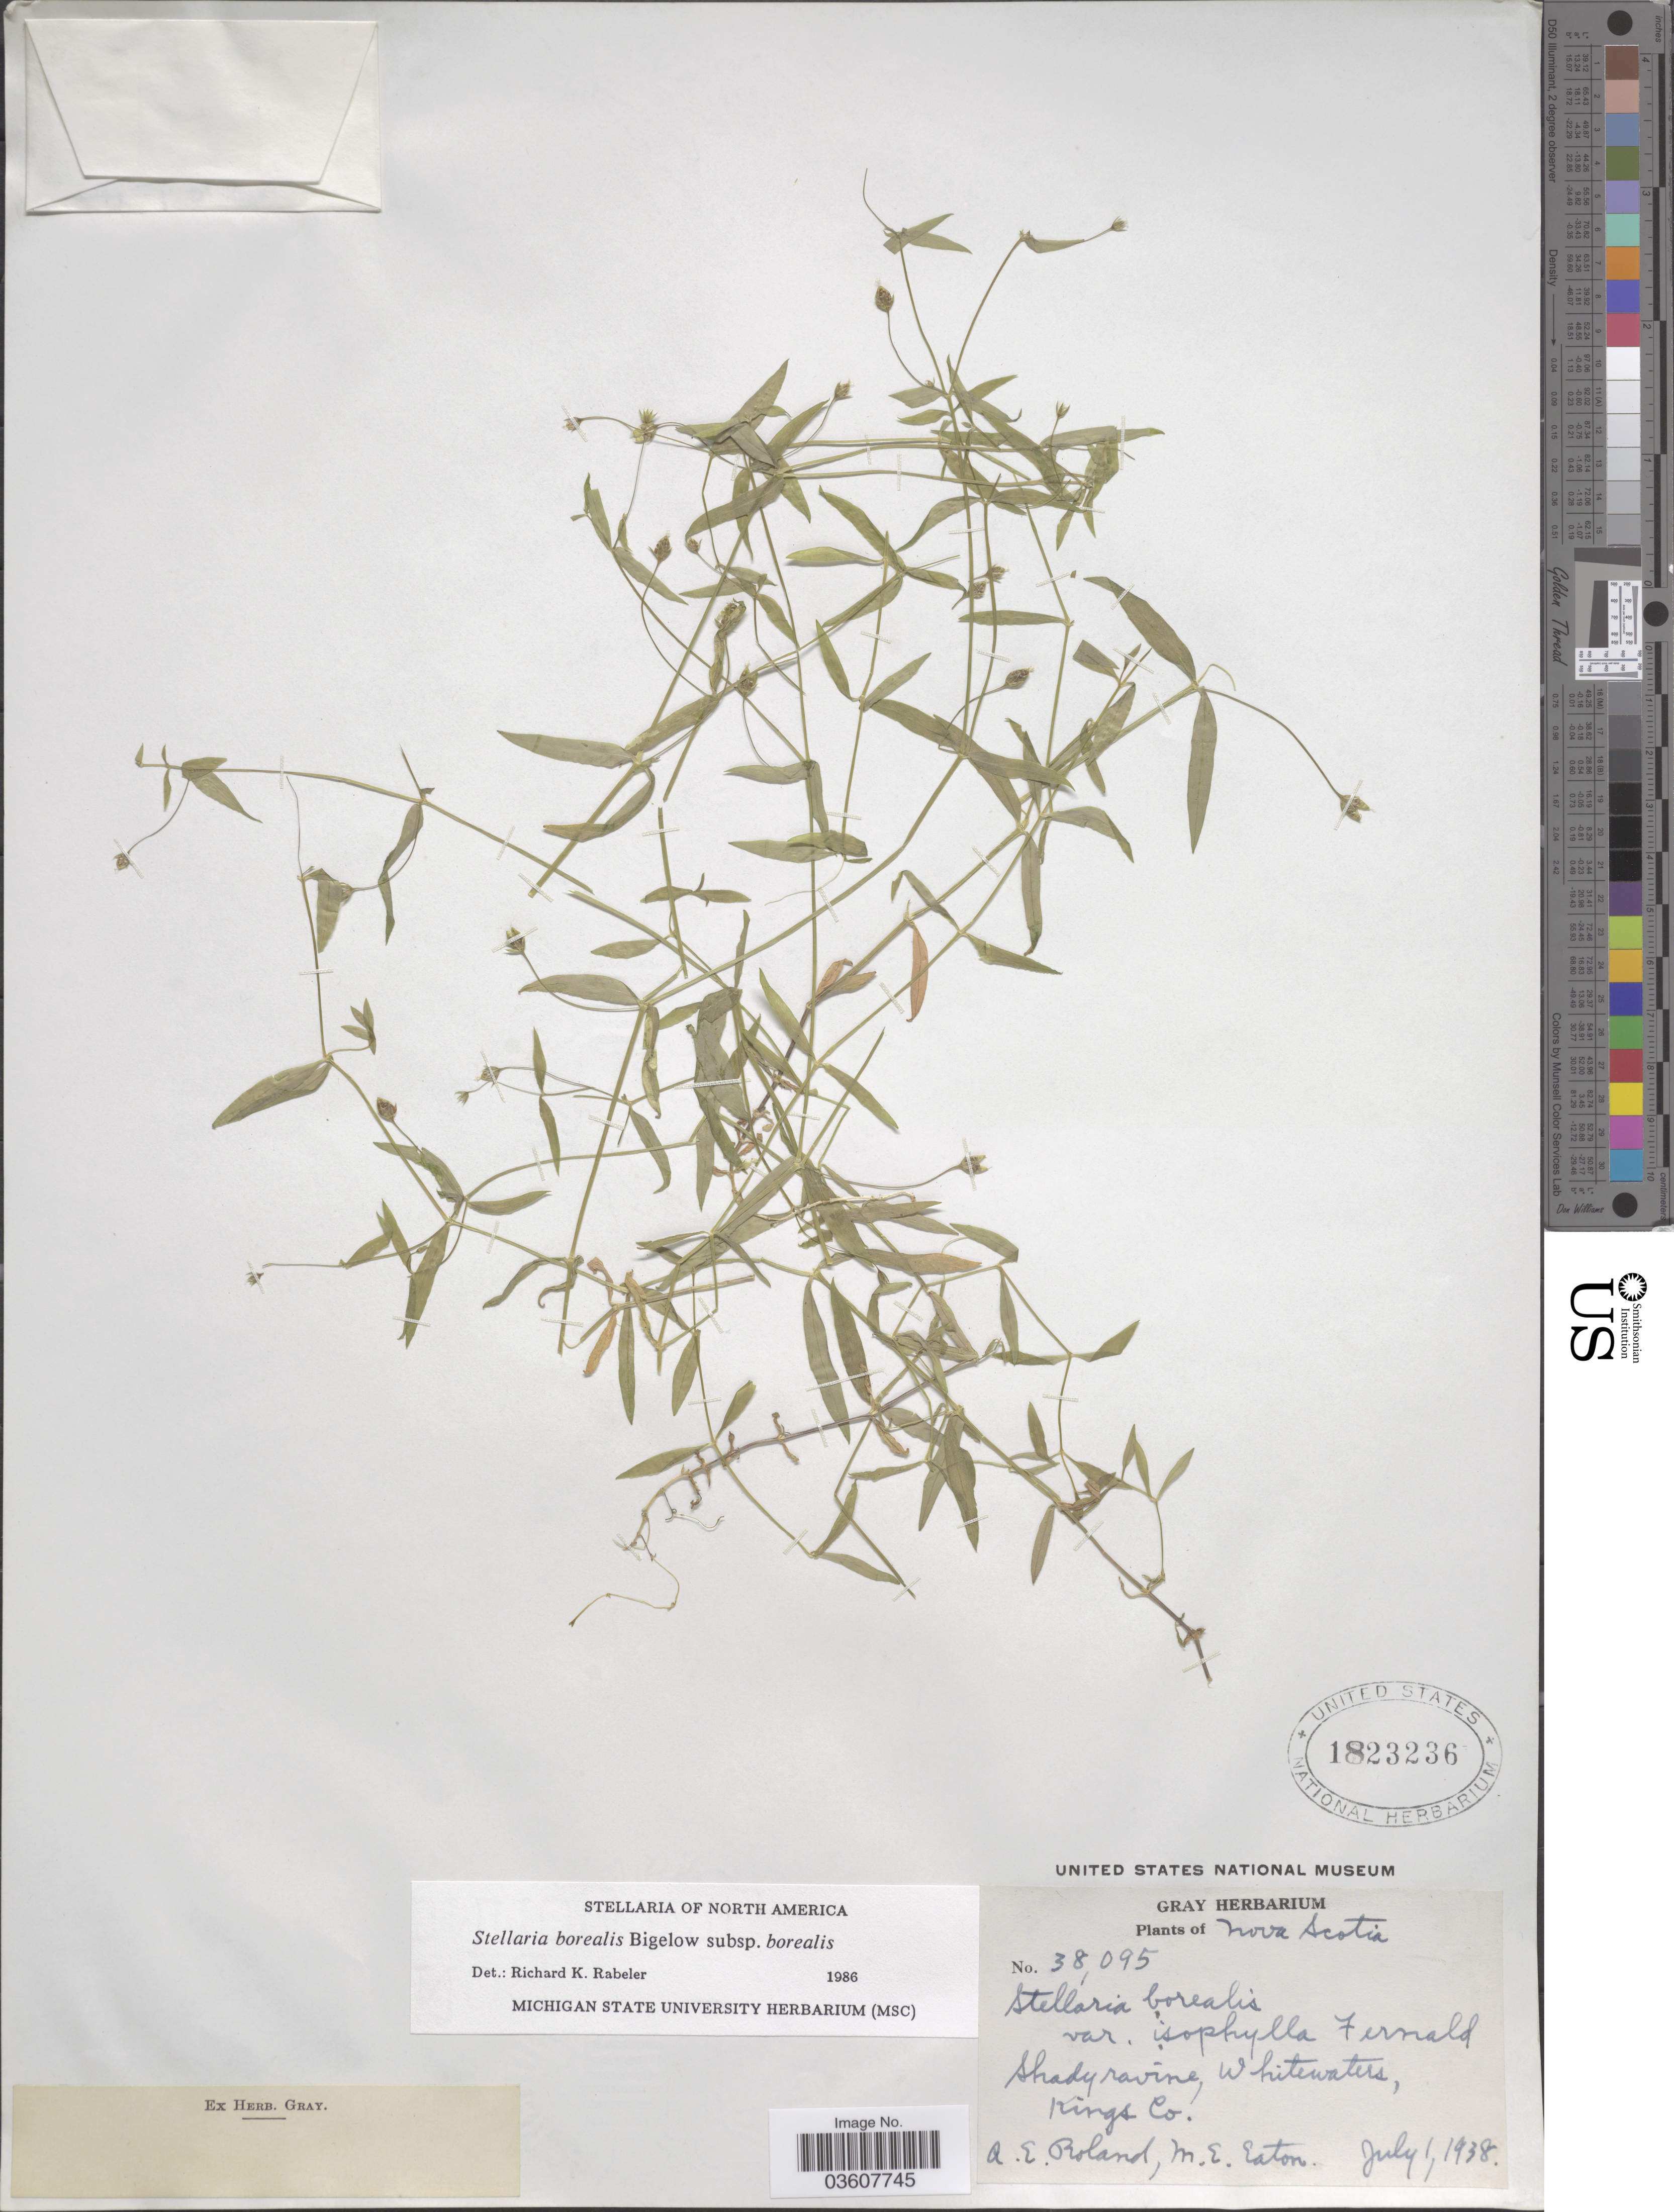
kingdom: Plantae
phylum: Tracheophyta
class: Magnoliopsida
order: Caryophyllales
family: Caryophyllaceae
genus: Stellaria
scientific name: Stellaria borealis subsp. borealis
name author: Bigelow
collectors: E. Roland & M. Eaton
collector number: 38095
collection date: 1938-07-01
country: Canada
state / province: Nova Scotia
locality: Whitewaters, Kings Co.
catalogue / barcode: US 1823236